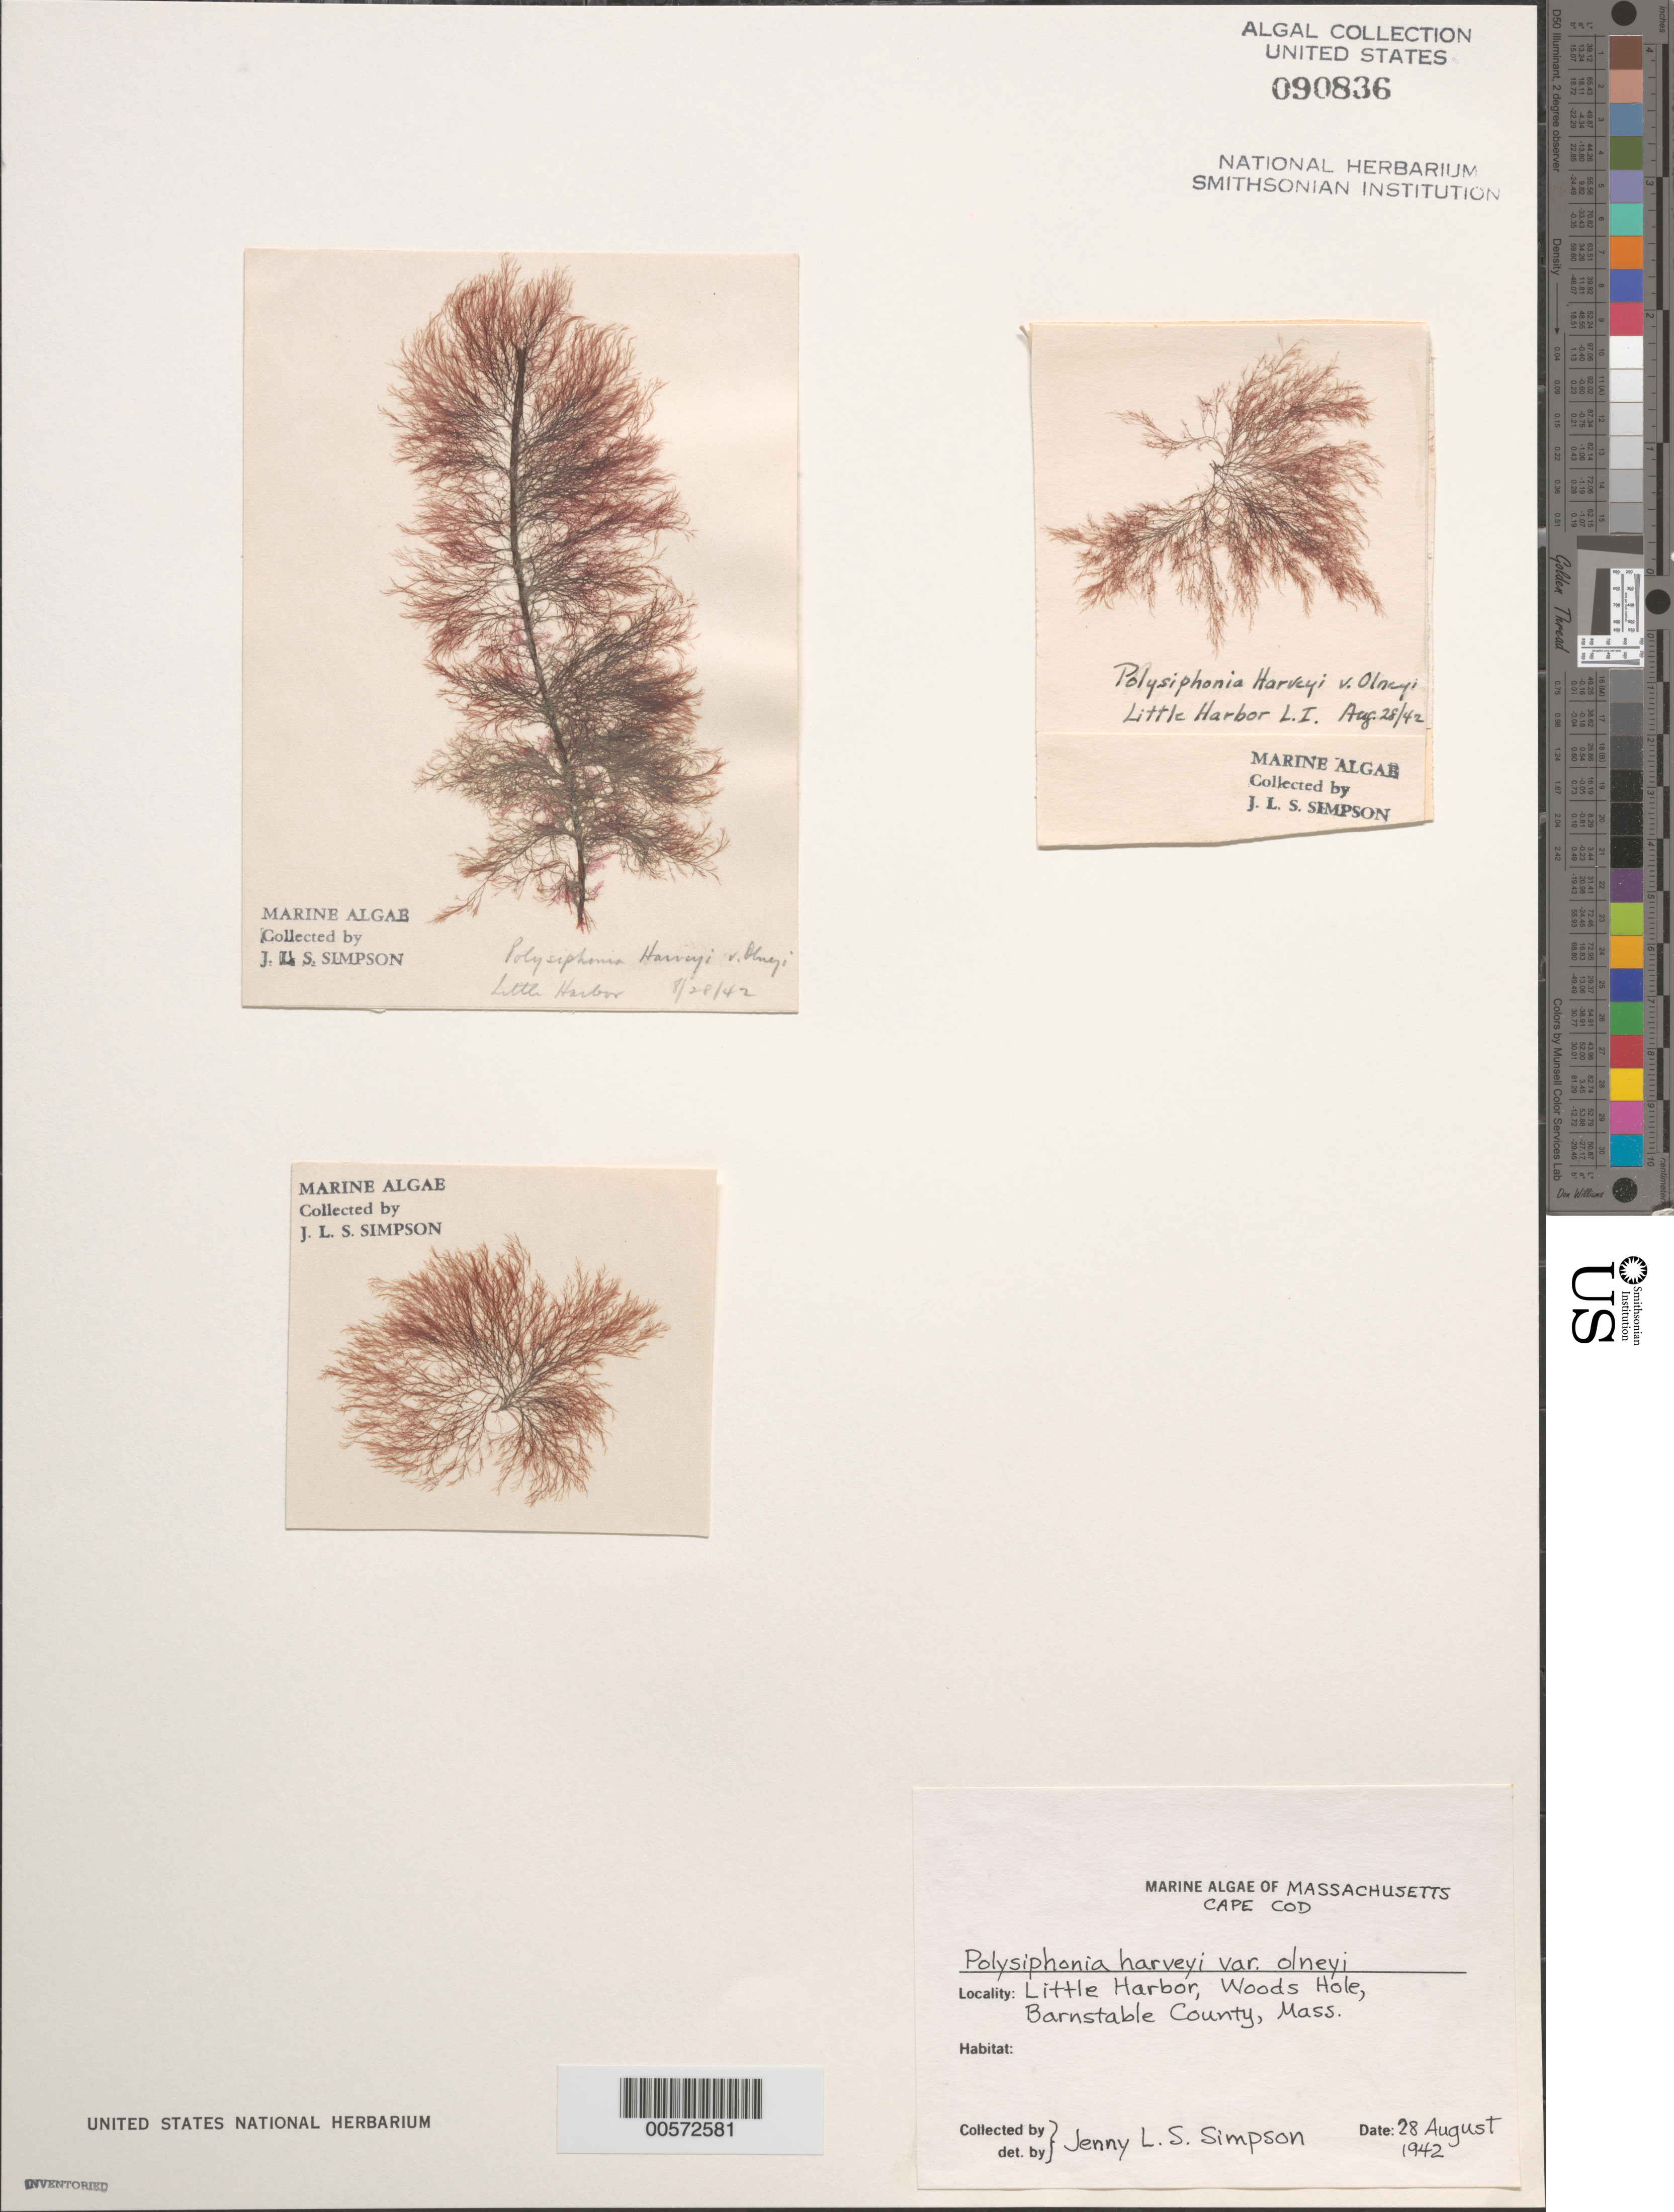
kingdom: Plantae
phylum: Rhodophyta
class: Florideophyceae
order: Ceramiales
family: Rhodomelaceae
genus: Melanothamnus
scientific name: Melanothamnus harveyi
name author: (Bailey) Diaz-Tapia & C.A. Maggs in Diaz-Tapia et al.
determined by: Algae name updating Project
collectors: J. Simpson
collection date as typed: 28 Aug 1942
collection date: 1942-08-28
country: United States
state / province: Massachusetts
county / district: Barnstable County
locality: Woods Hole, Little Harbor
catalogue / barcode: US 90836